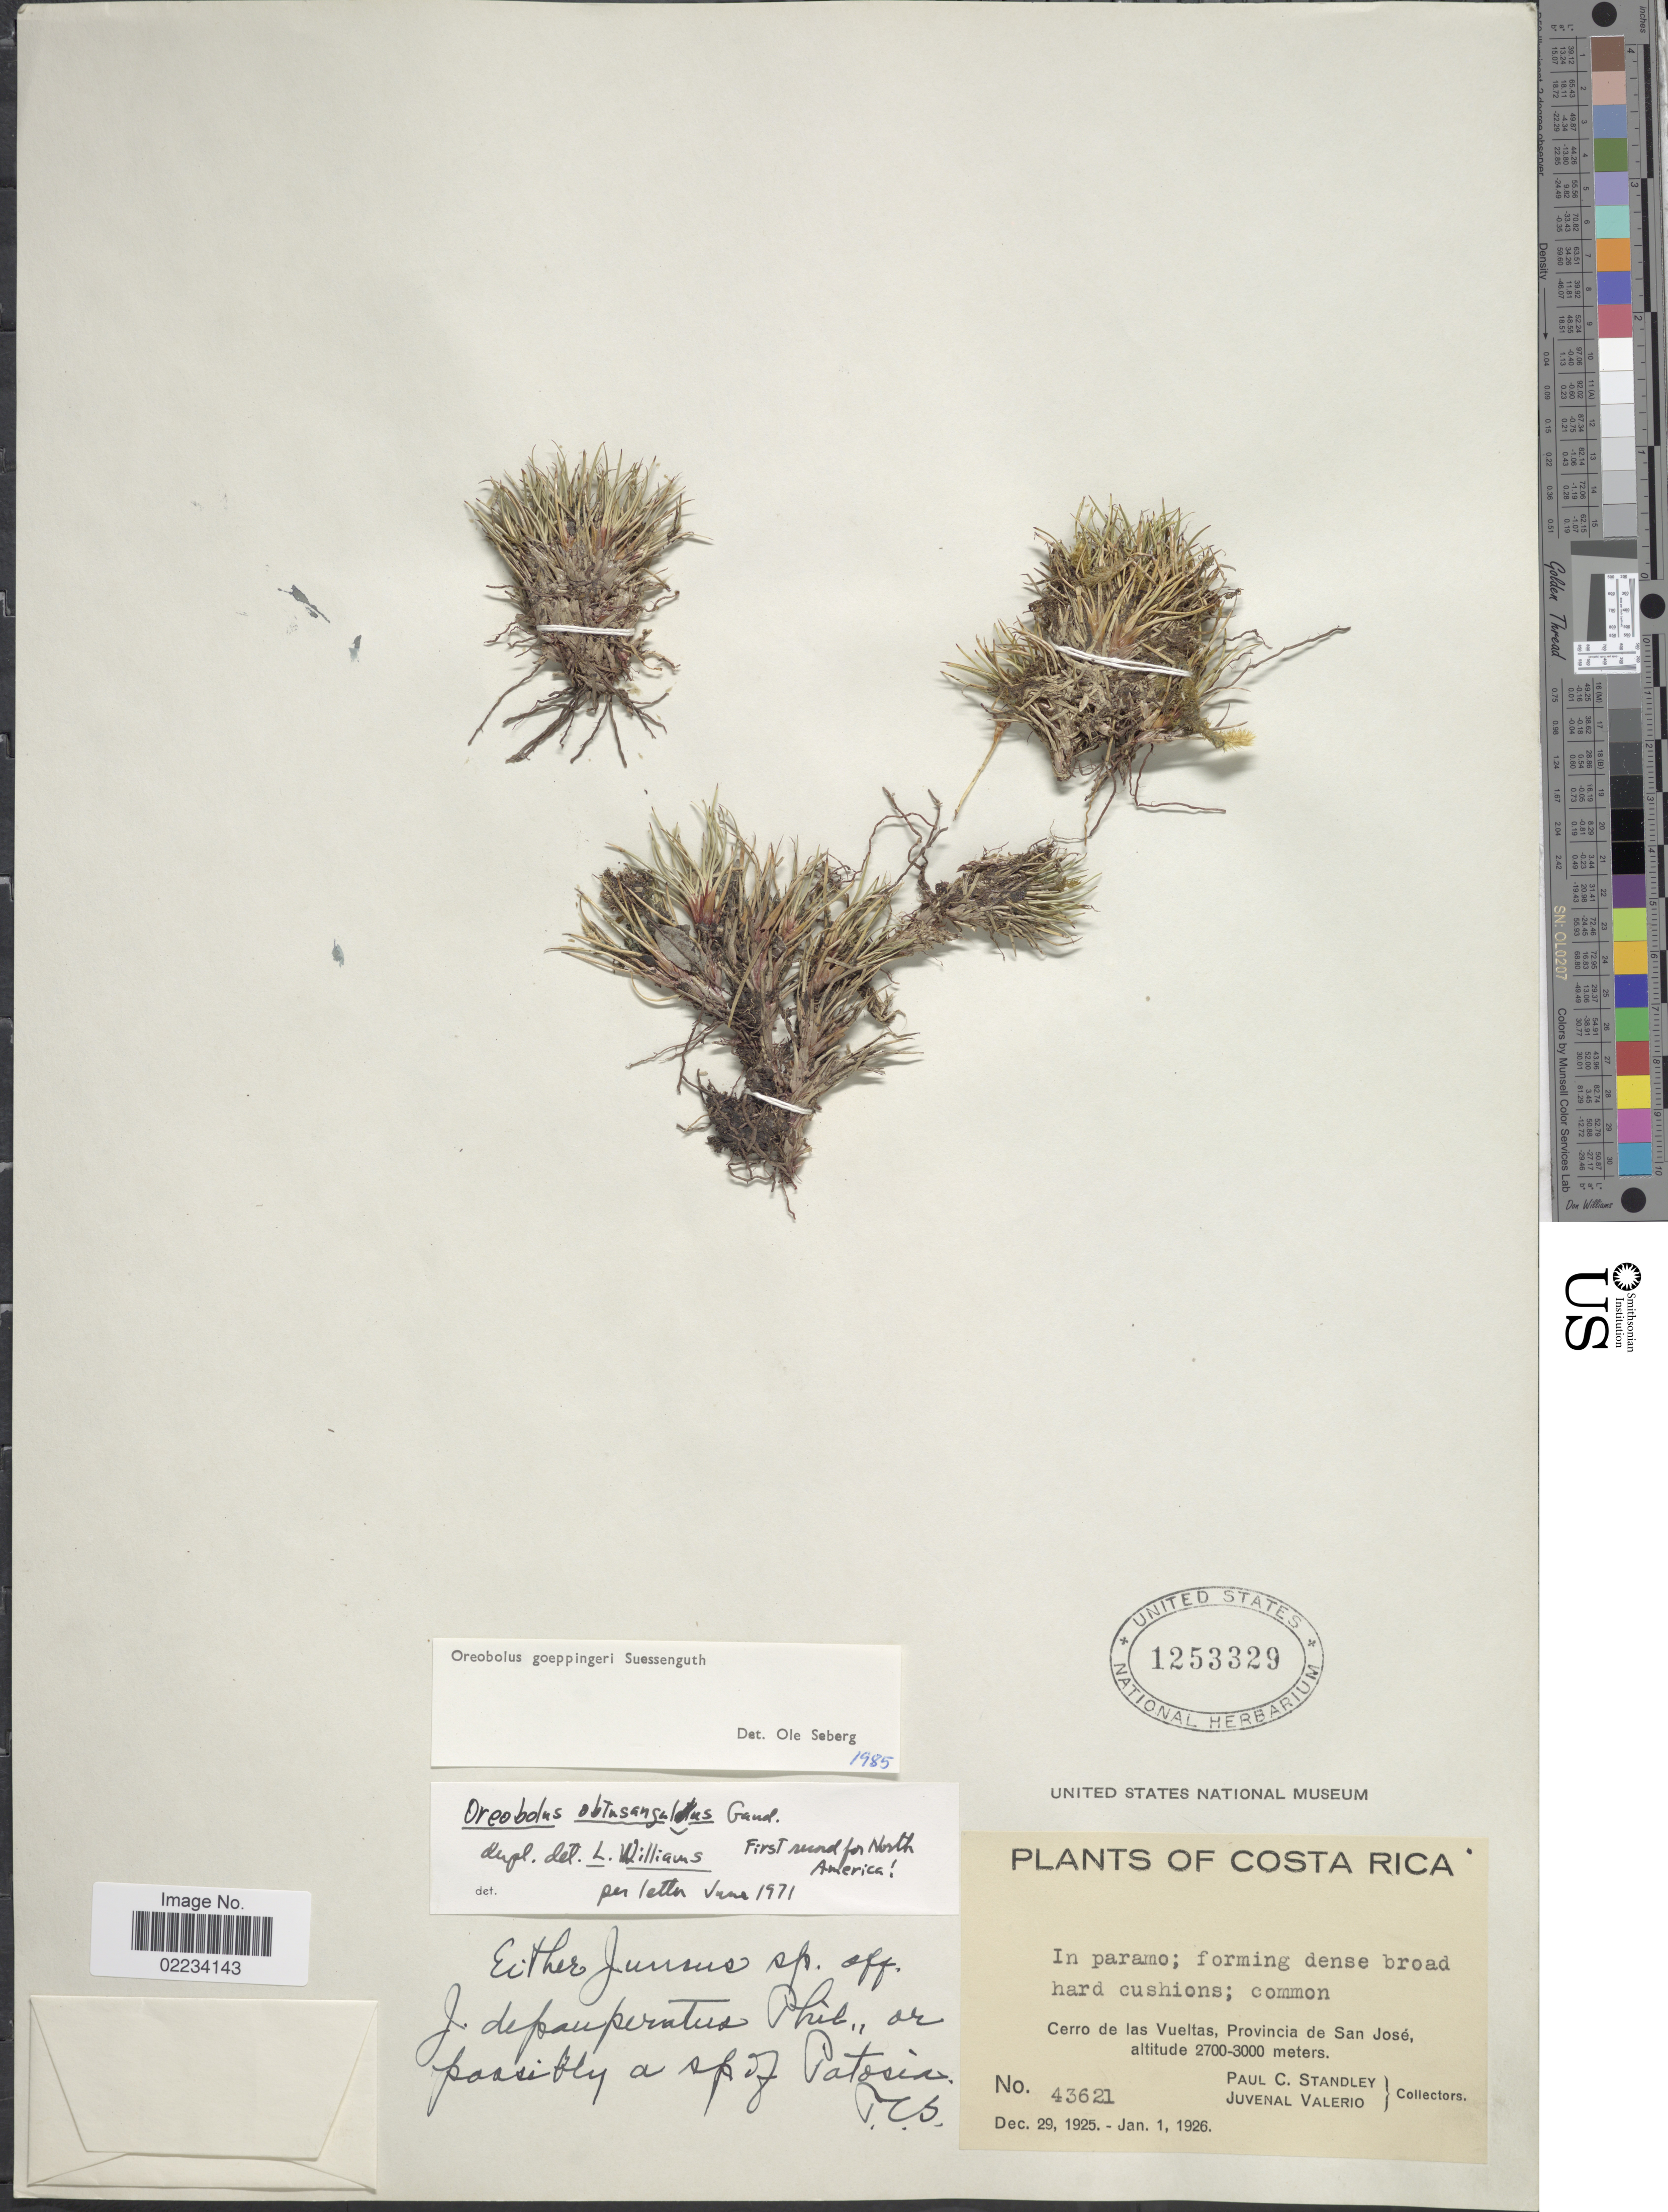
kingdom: Plantae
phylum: Tracheophyta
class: Liliopsida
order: Poales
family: Cyperaceae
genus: Oreobolus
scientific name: Oreobolus goeppingeri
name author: Suess.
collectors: P. C. Standley & J. Valerio R.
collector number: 43621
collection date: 1925-12-29/1926-01-01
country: Costa Rica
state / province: San José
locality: In paramo; Cerro de las Vueltas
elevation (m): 2700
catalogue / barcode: US 1253329